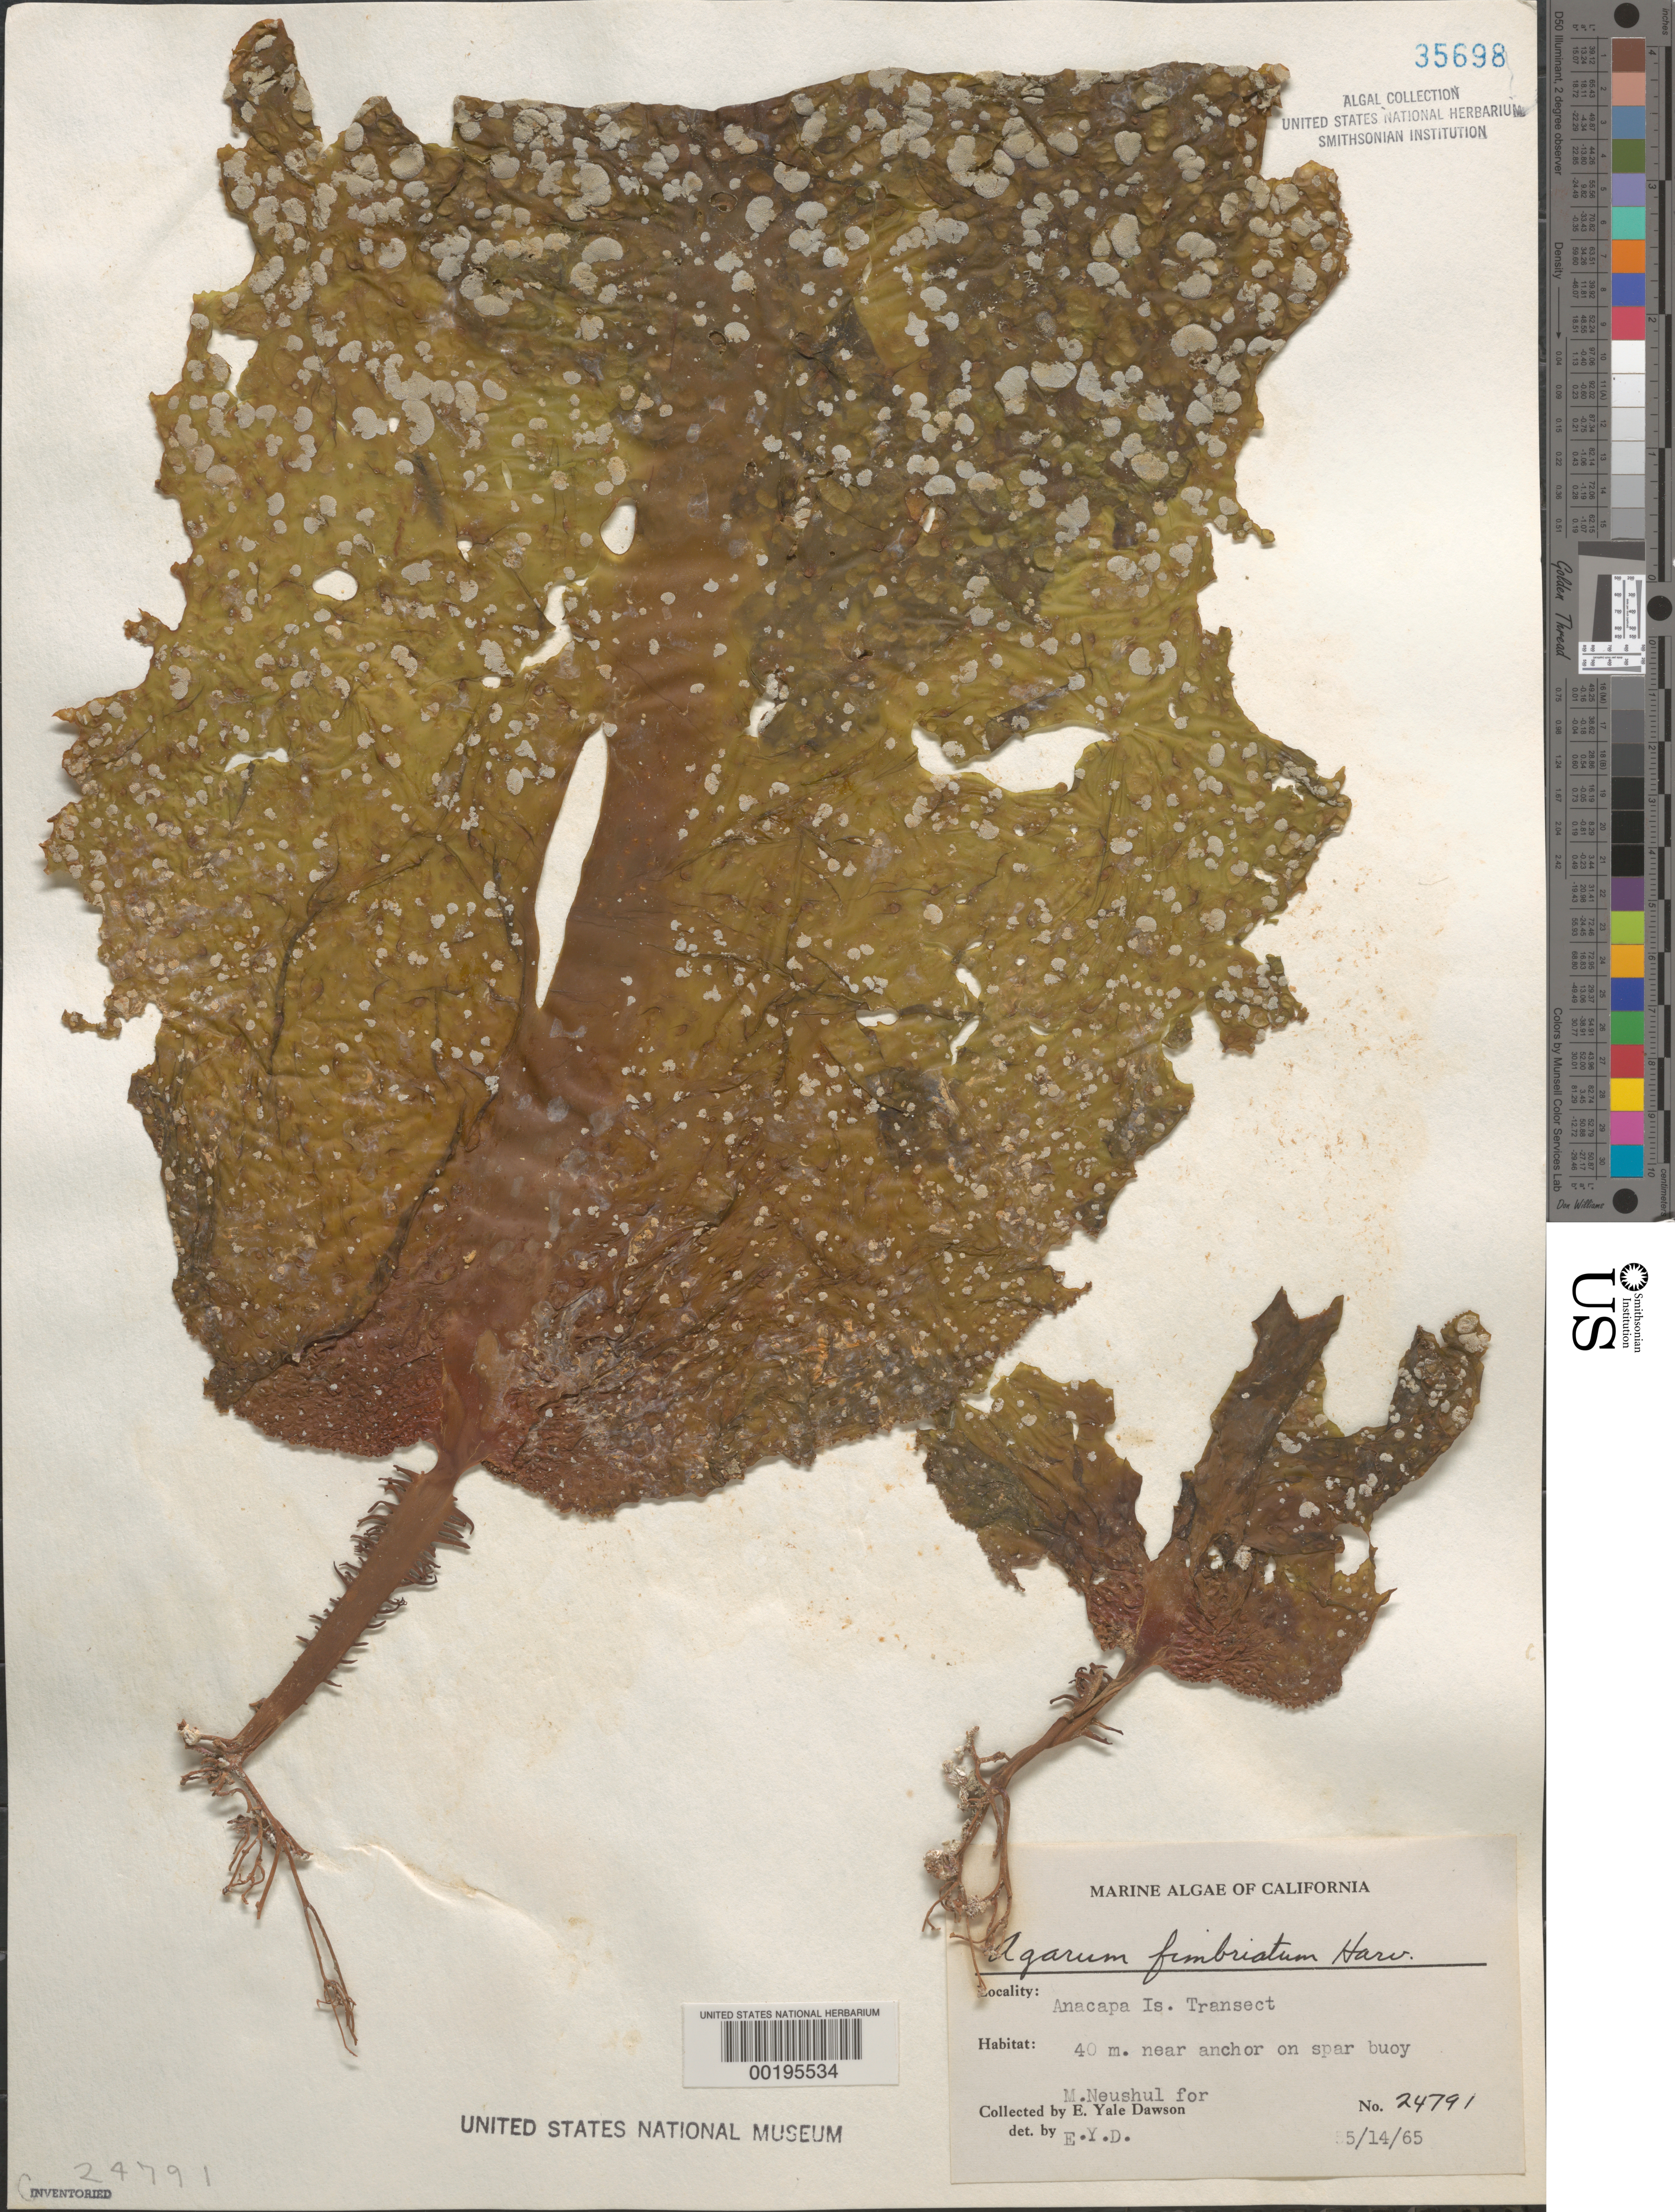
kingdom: Chromista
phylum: Ochrophyta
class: Phaeophyceae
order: Laminariales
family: Agaraceae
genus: Neoagarum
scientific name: Neoagarum fimbriatum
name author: (Harvey) H.Kawai & Hanyuda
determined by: Algae name updating Project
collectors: M. Neushul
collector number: EYD 24791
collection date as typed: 14 May 1965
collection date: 1965-05-14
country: United States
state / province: California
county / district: Ventura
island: Anacapa Island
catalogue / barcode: US 35698